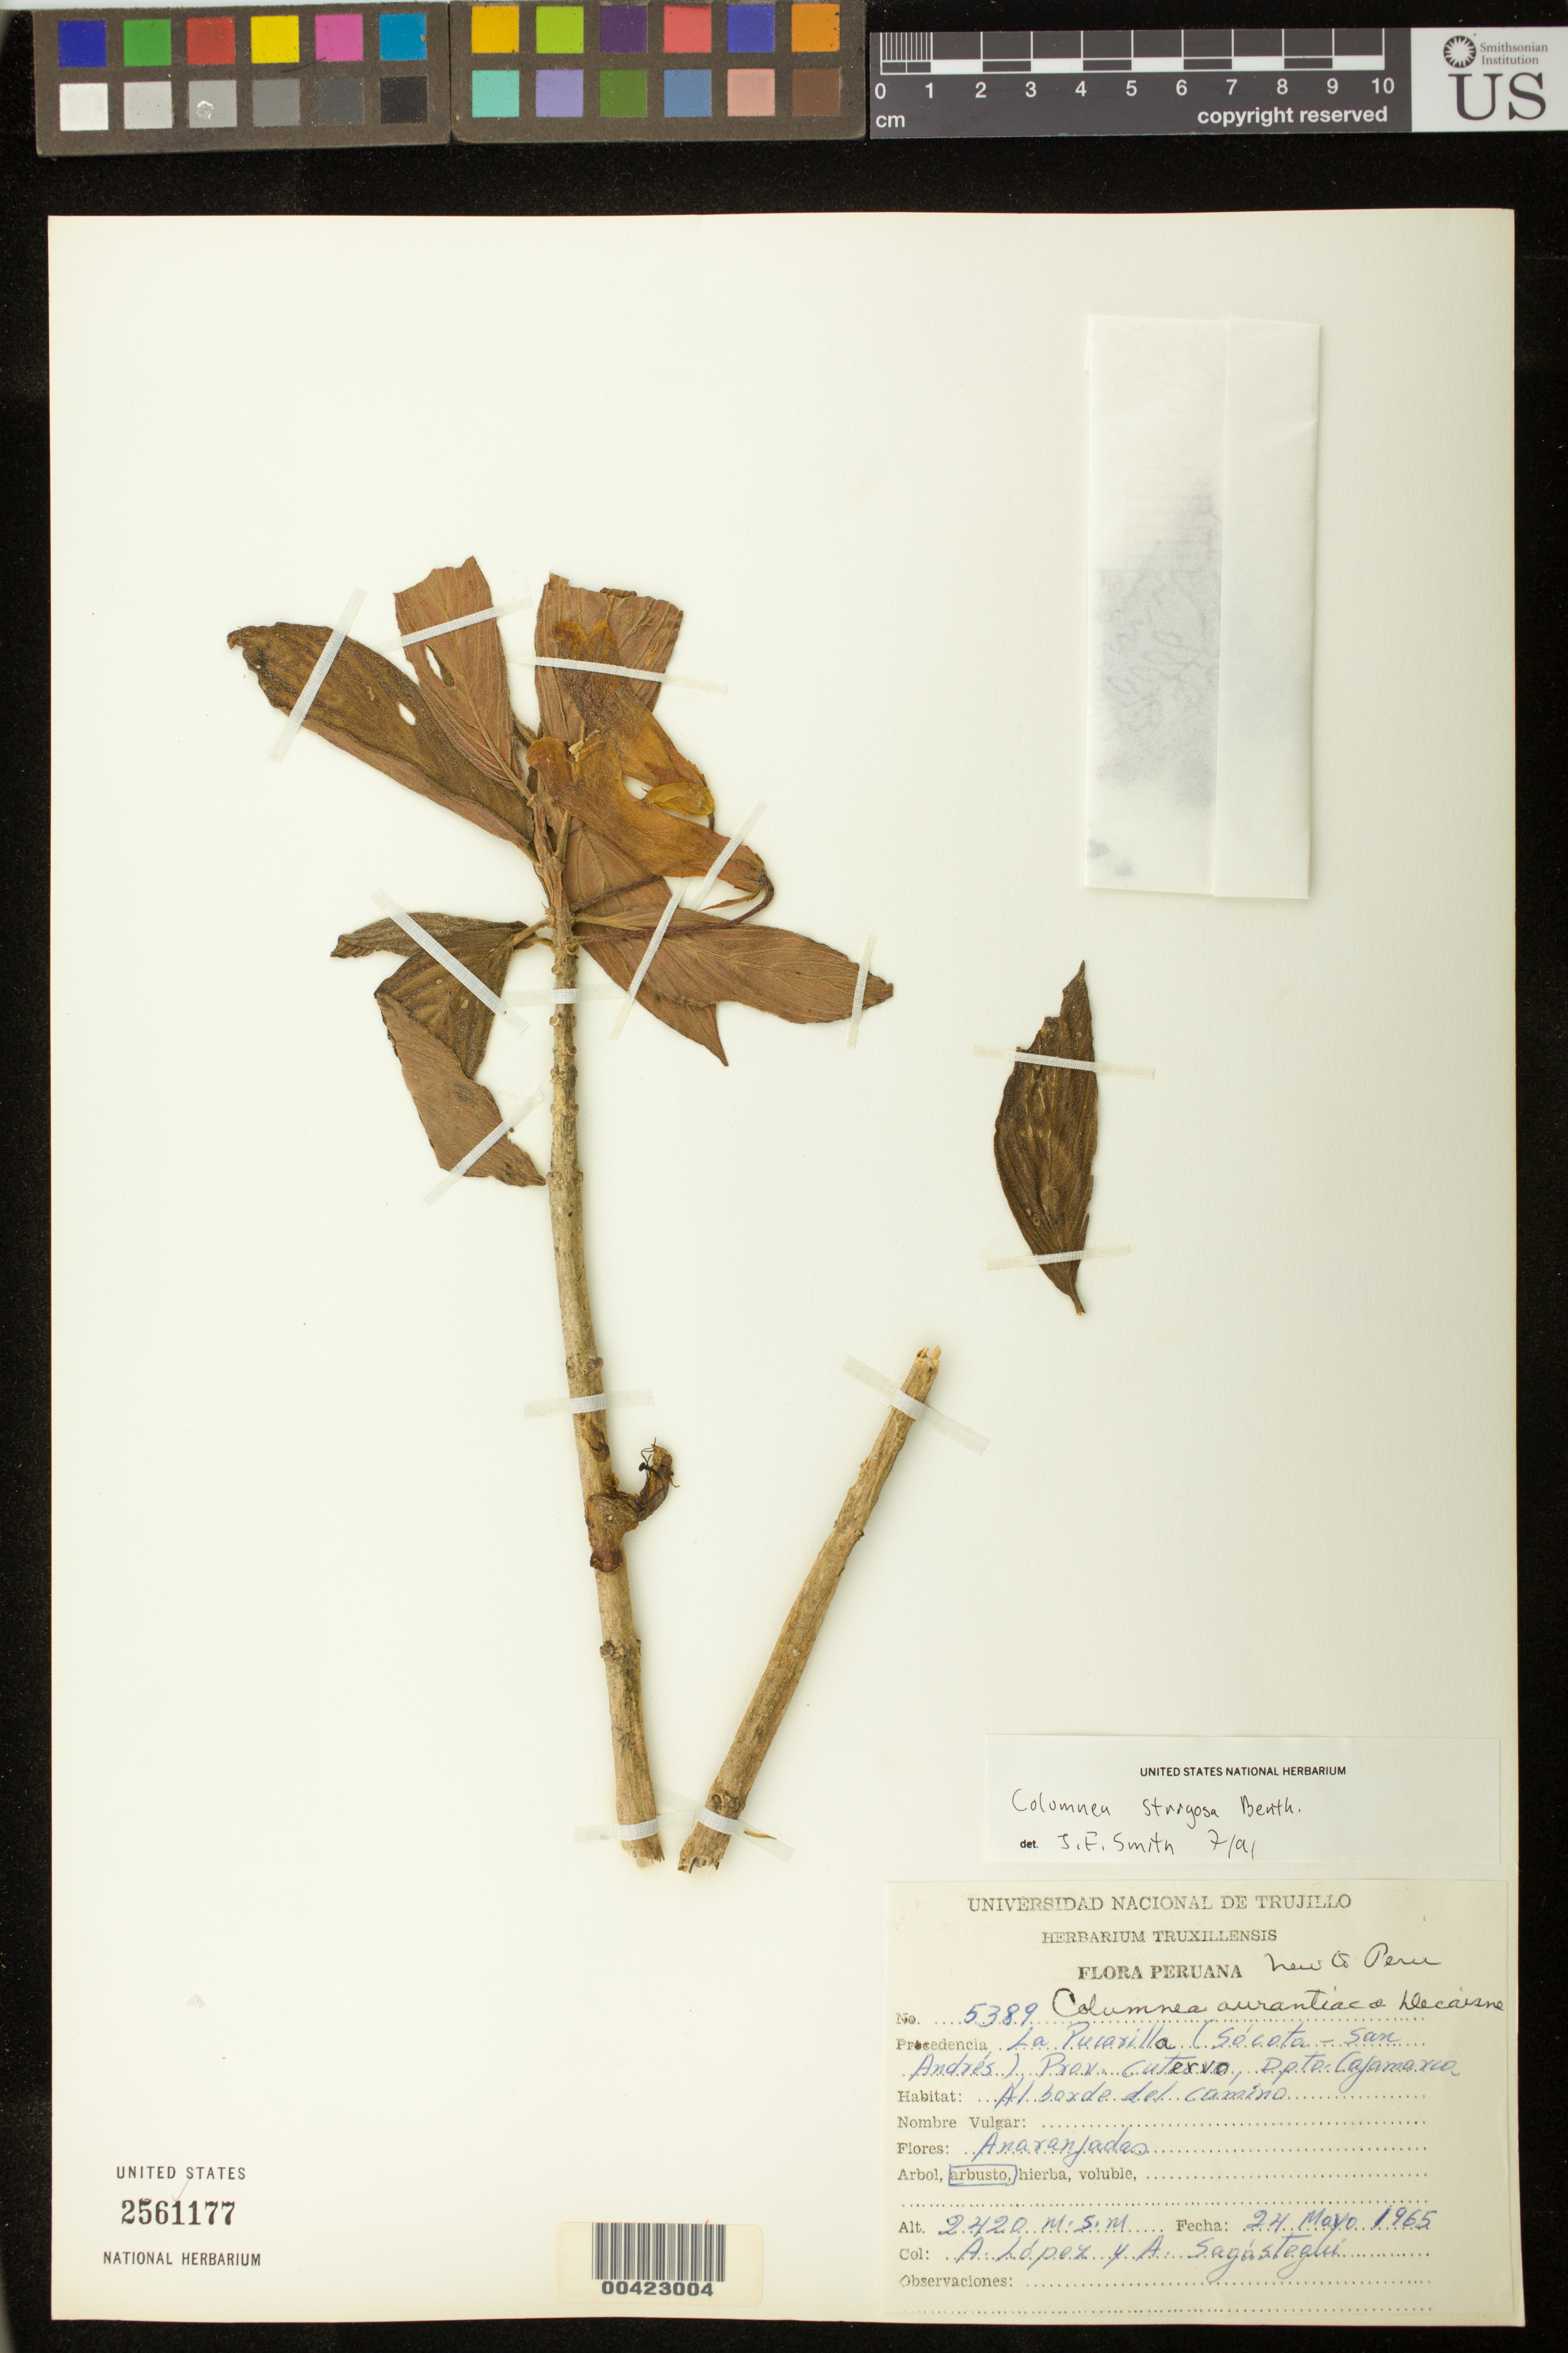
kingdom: Plantae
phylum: Tracheophyta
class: Magnoliopsida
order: Lamiales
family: Gesneriaceae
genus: Columnea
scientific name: Columnea strigosa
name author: Benth.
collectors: A. Lopez & A. Sagástegui A.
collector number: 5389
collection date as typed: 24 May 1965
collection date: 1965-05-24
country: Peru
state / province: Cajamarca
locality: Prov. Cutervo, La Pucarilla (Sócota-San Andrés). . .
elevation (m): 2420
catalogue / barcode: US 2561177